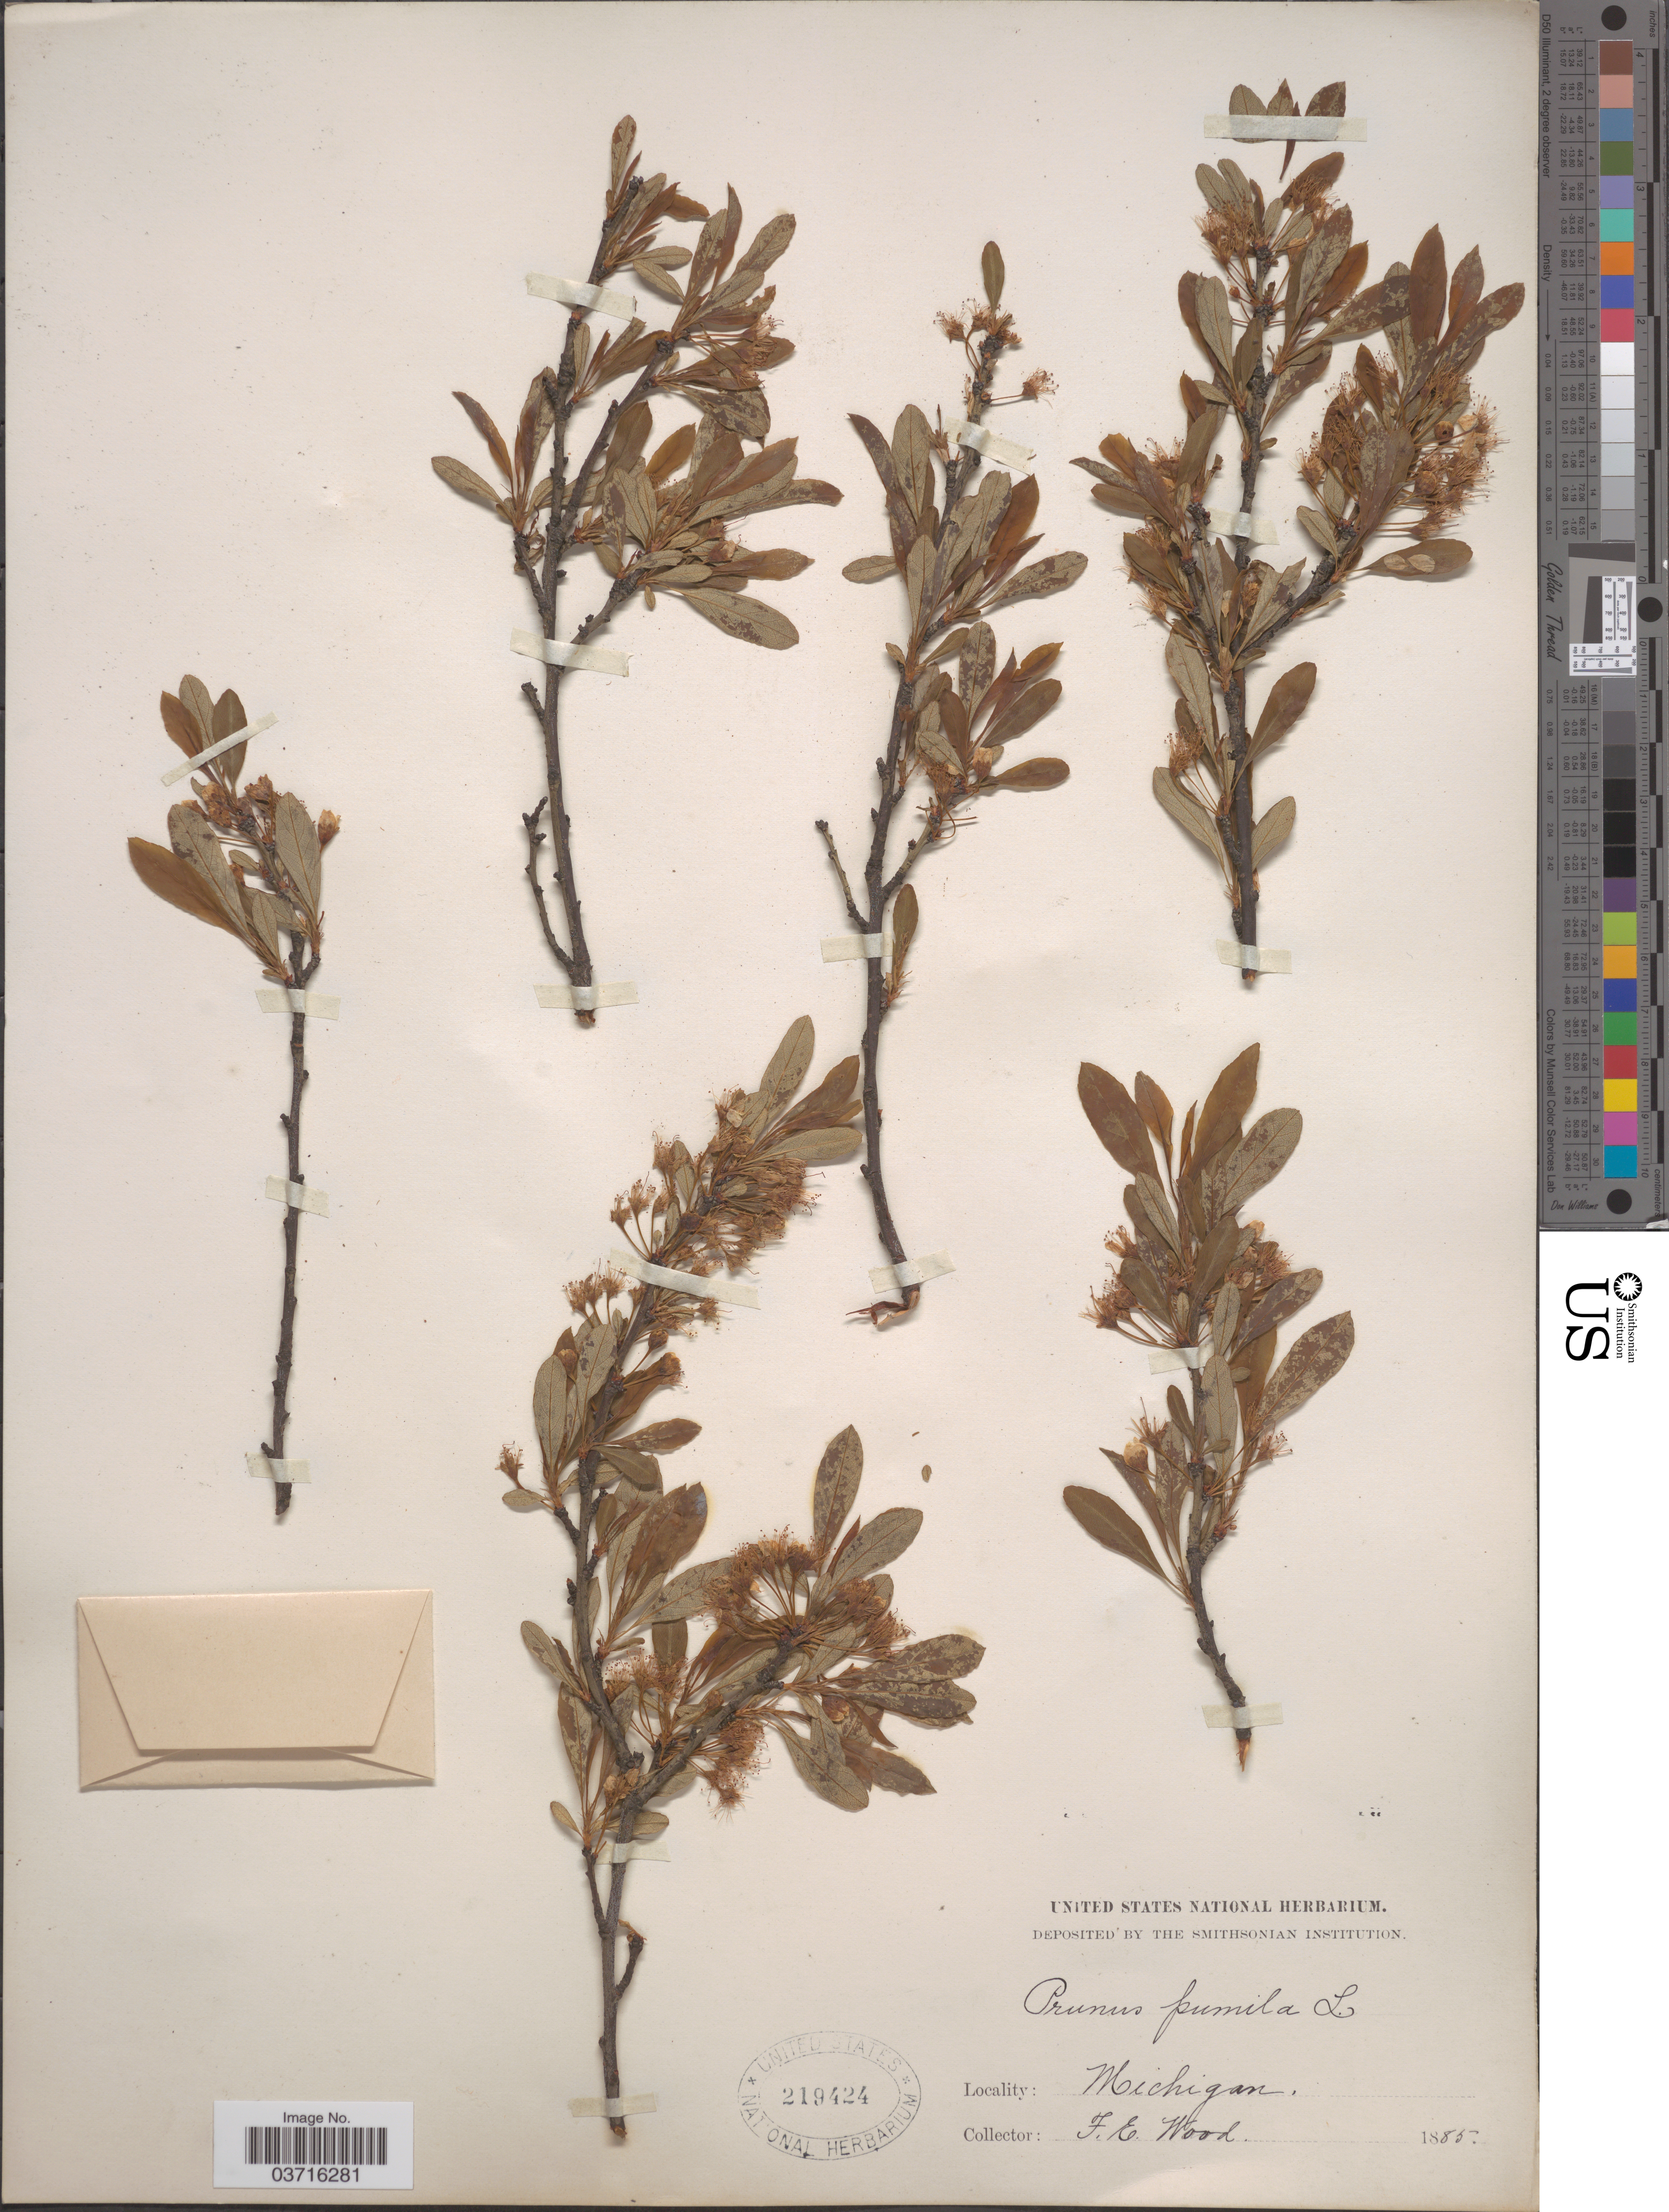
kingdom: Plantae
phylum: Tracheophyta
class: Magnoliopsida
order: Rosales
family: Rosaceae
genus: Prunus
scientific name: Prunus pumila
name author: L.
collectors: F. Wood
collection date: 1885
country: United States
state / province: Michigan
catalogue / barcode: US 219424